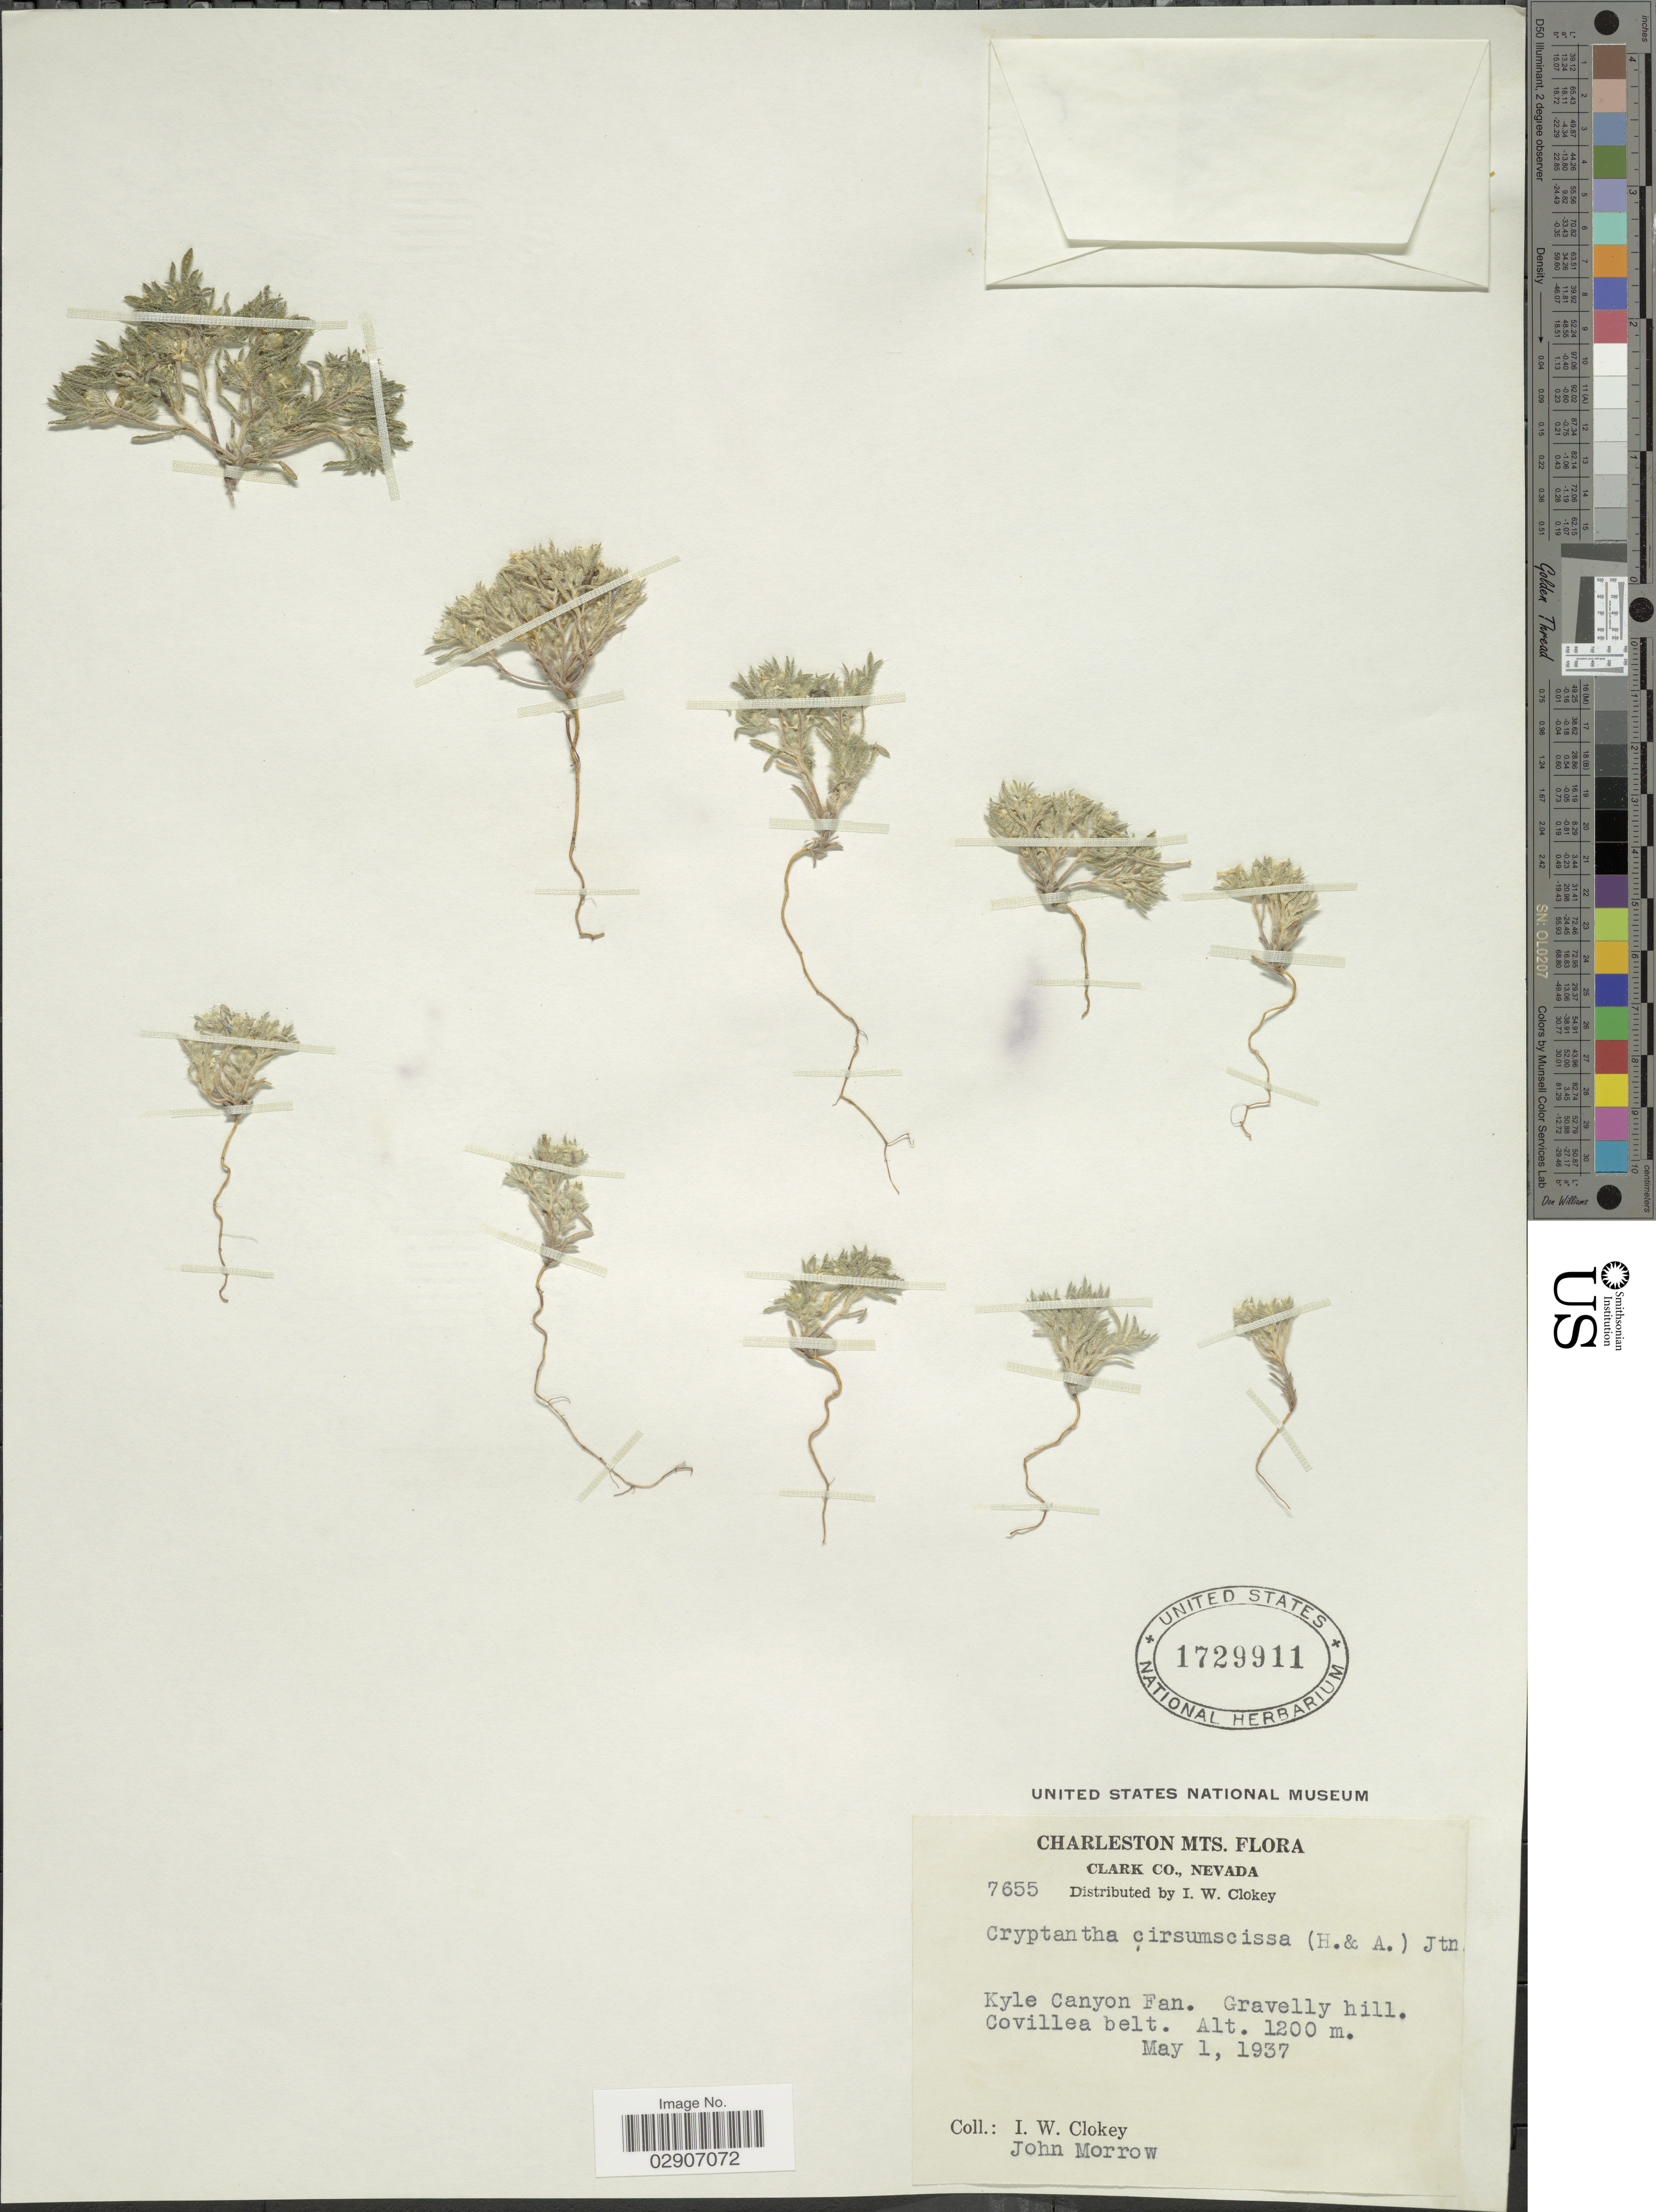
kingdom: Plantae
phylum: Tracheophyta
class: Magnoliopsida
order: Boraginales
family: Boraginaceae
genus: Cryptantha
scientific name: Cryptantha circumscissa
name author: (Hook. & Arn.) I.M. Johnst.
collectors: I. W. Clokey & J. Morrow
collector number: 7655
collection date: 1937-05-01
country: United States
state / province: Nevada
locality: Charleston Mts. Clark Co. Kyle Canyon Fan. Gravelly hill. Covillea belt.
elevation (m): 1200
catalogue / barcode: US 1729911